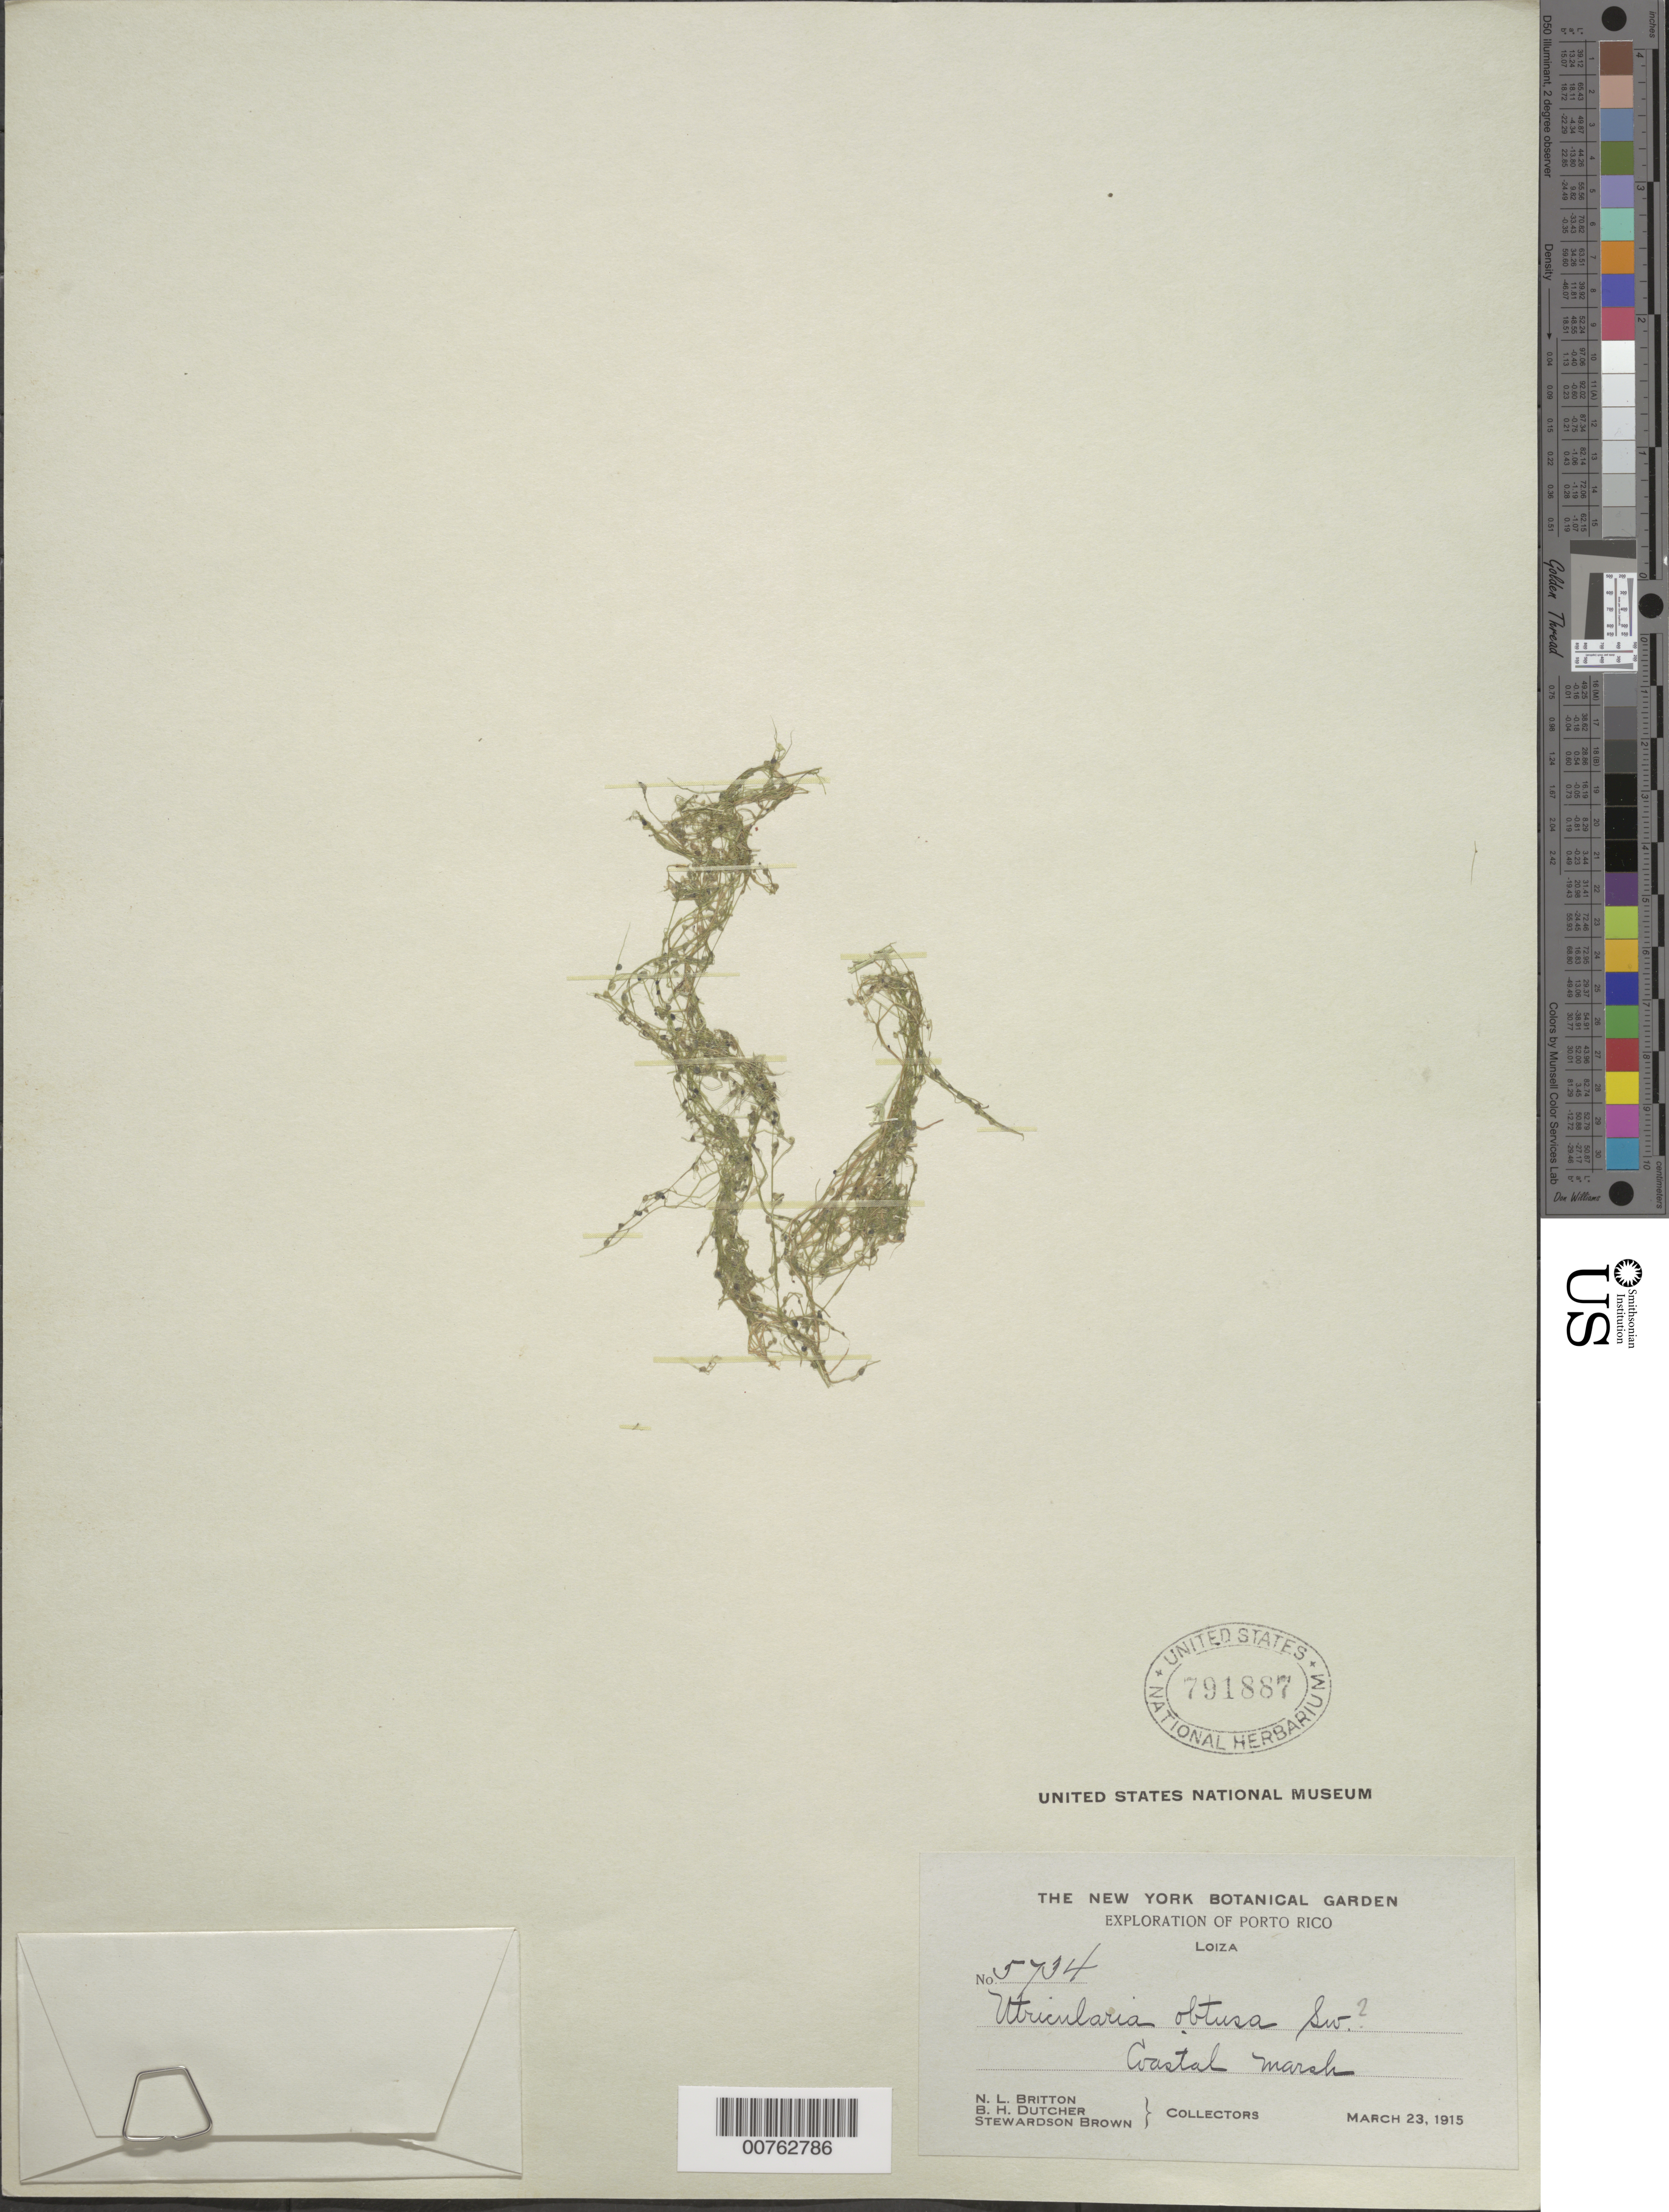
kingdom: Plantae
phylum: Tracheophyta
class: Magnoliopsida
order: Lamiales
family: Lentibulariaceae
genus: Utricularia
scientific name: Utricularia gibba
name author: L.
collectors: N. Britton, B. H. Dutcher & S. Brown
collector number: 5734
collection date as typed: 23 Mar 1915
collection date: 1915-03-23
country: Puerto Rico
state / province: Loíza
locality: Loiza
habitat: Coastal marsh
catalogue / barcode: US 791887